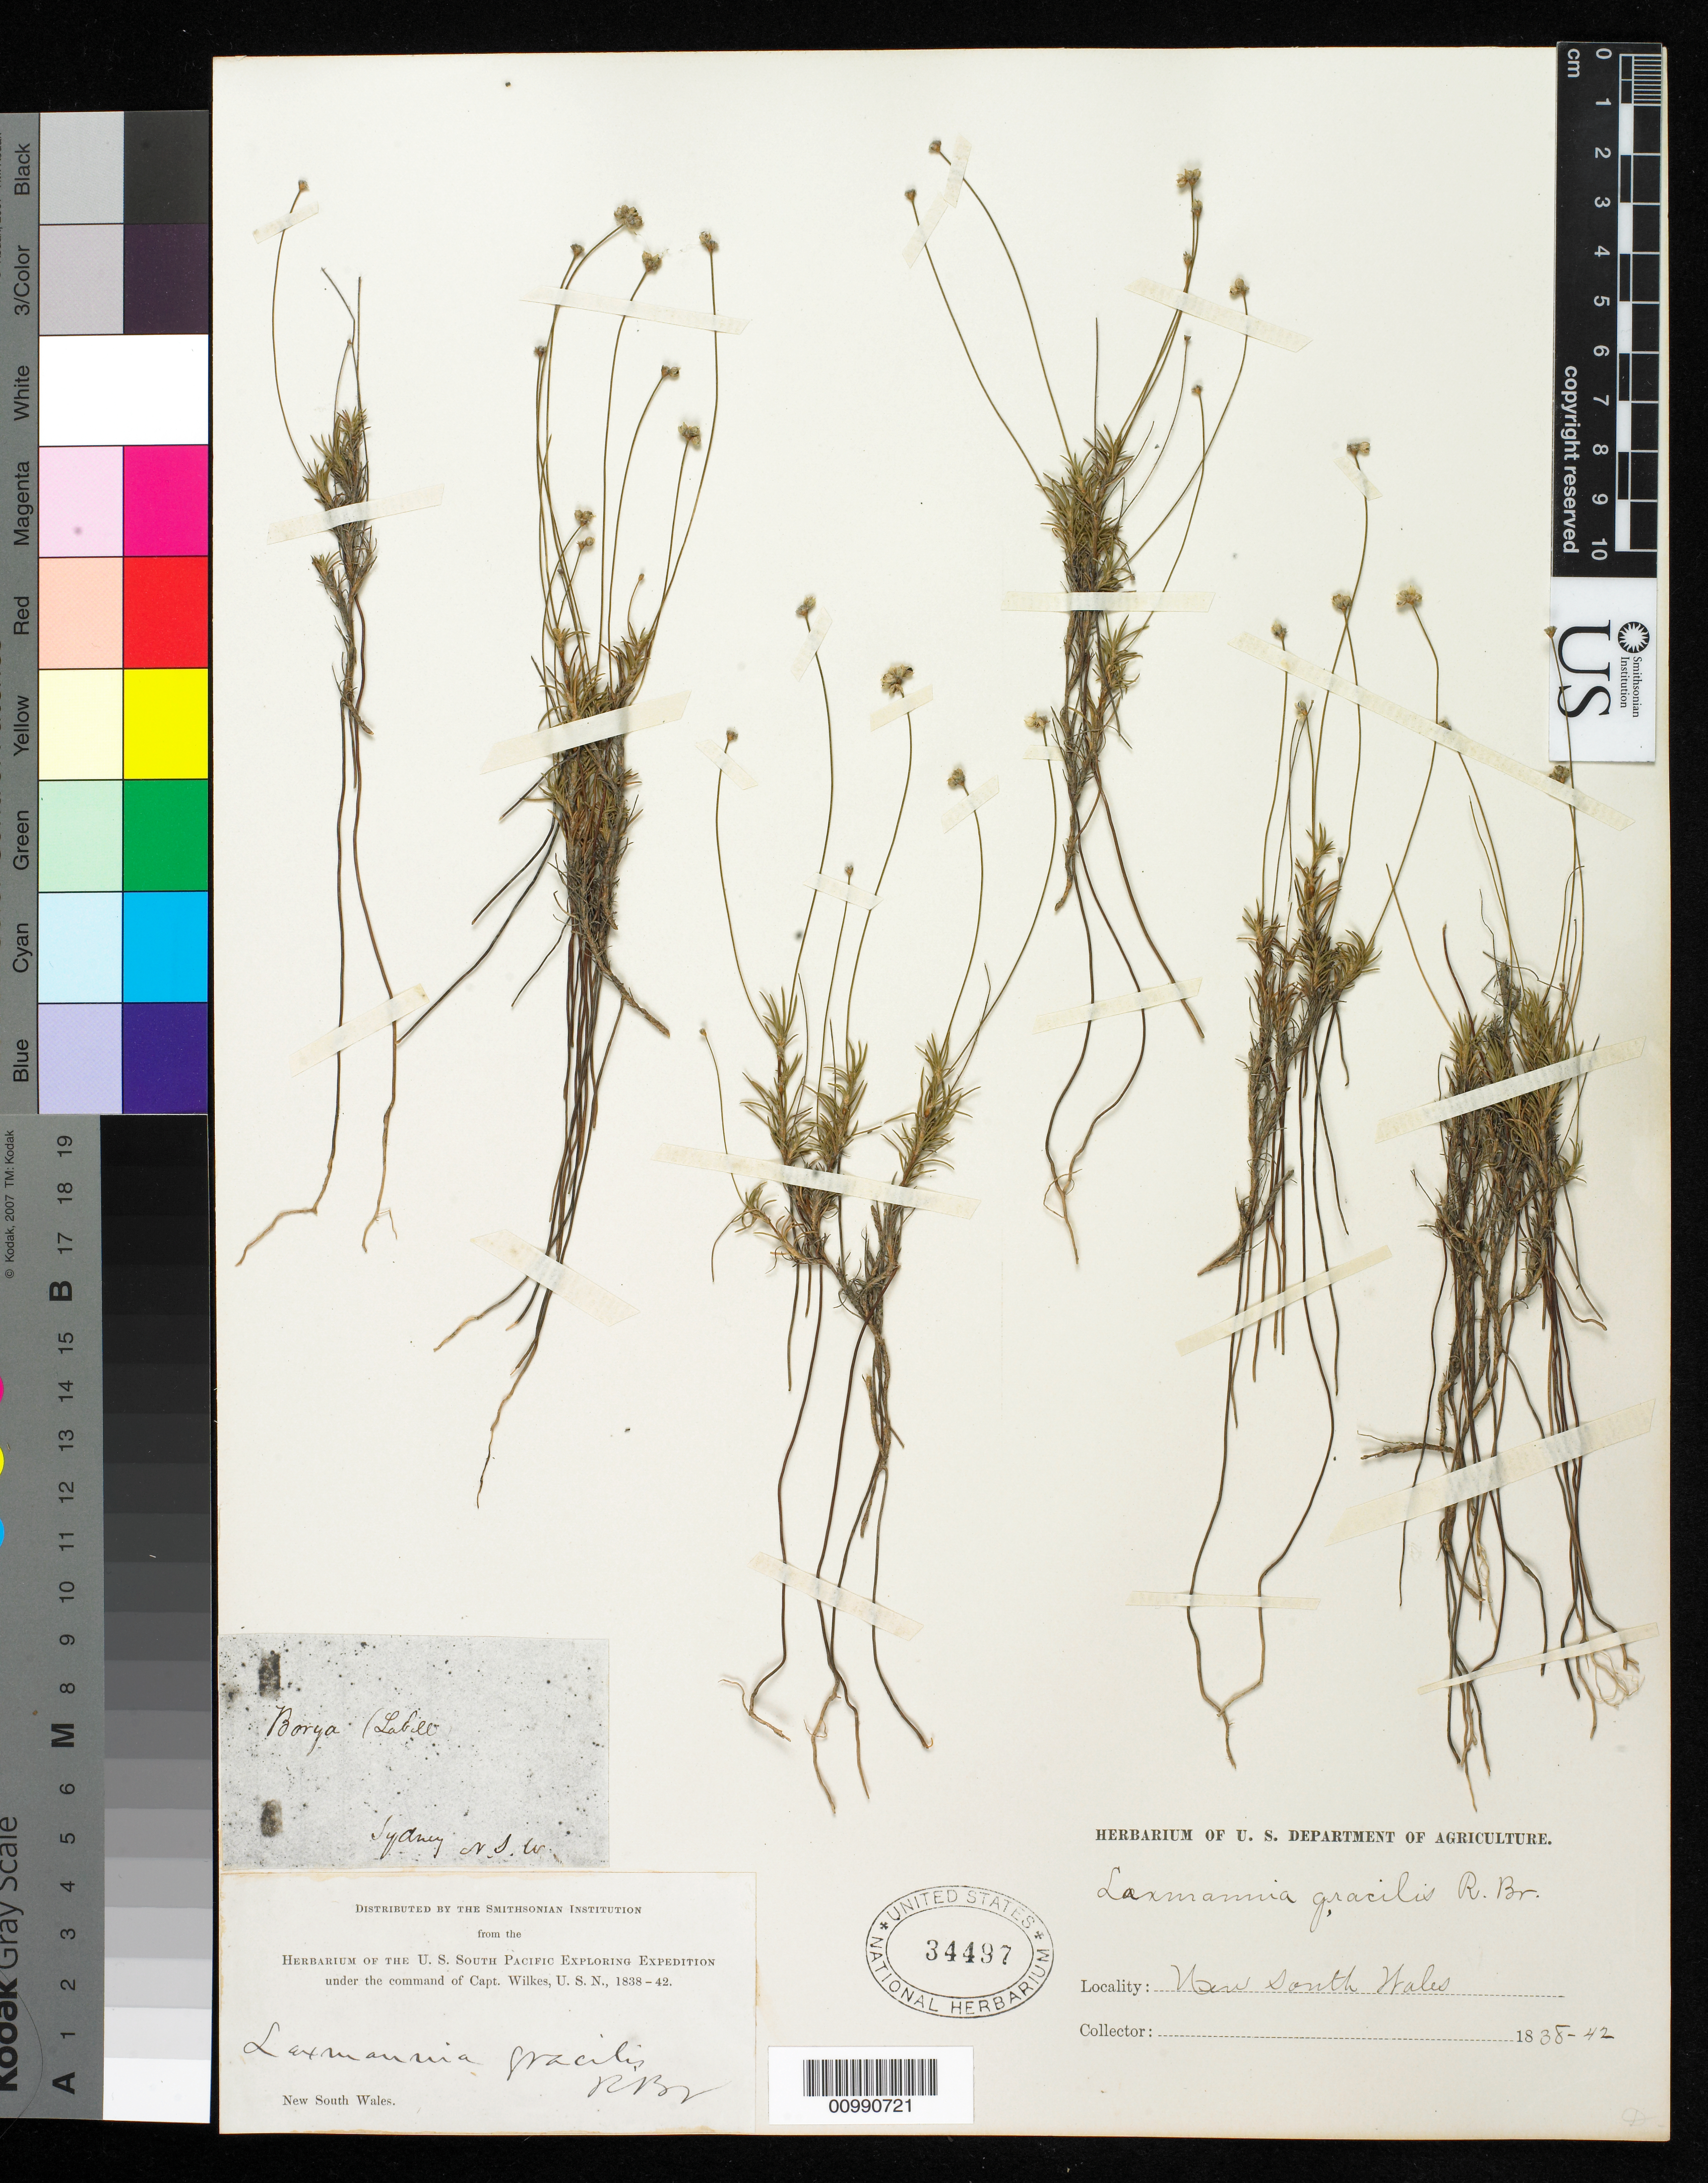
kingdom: Plantae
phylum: Tracheophyta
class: Liliopsida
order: Asparagales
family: Asparagaceae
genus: Laxmannia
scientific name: Laxmannia gracilis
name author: R. Br.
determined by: Strong, Mark T., (BOT), Smithsonian Institution - National Museum of Natural History (UNITED STATES)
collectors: Wilkes Explor. Exped.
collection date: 1838/1842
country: Australia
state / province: New South Wales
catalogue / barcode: US 34497